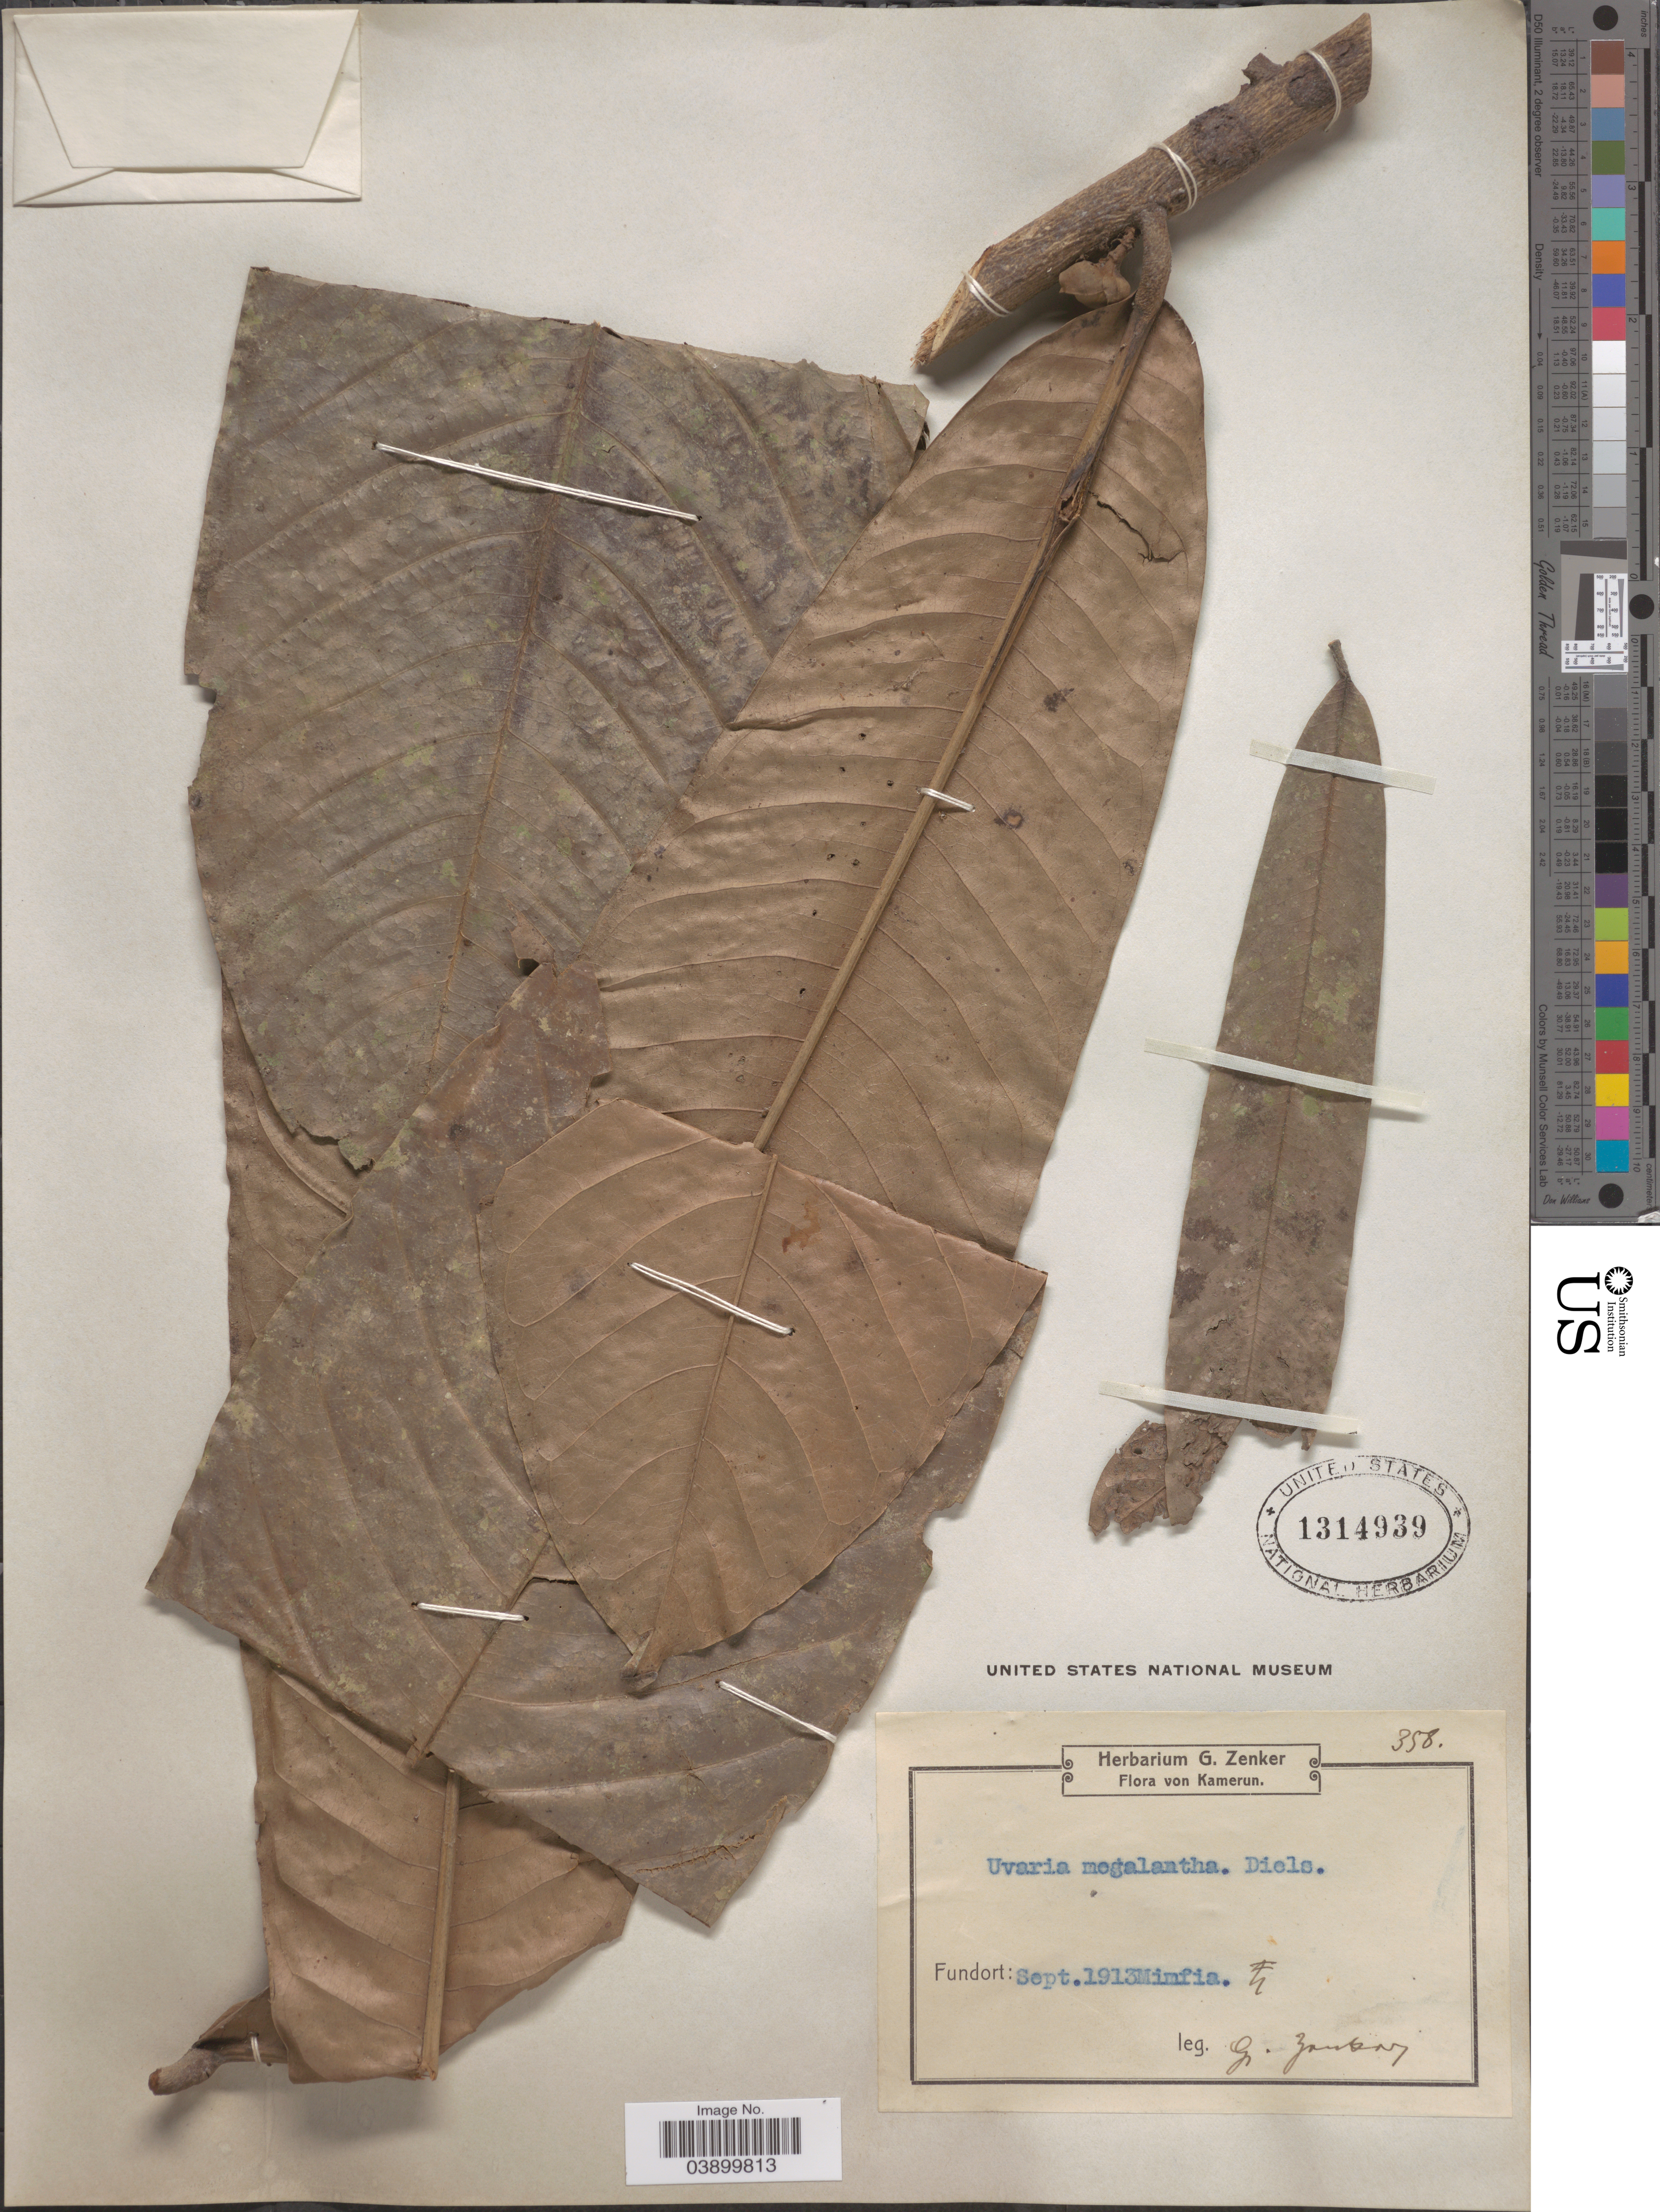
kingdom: Plantae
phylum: Tracheophyta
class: Magnoliopsida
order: Magnoliales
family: Annonaceae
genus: Uvaria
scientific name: Uvaria megalantha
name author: Diels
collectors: G. A. Zenker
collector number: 358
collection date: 1913-09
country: Cameroon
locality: Mimfia.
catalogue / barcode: US 1314939